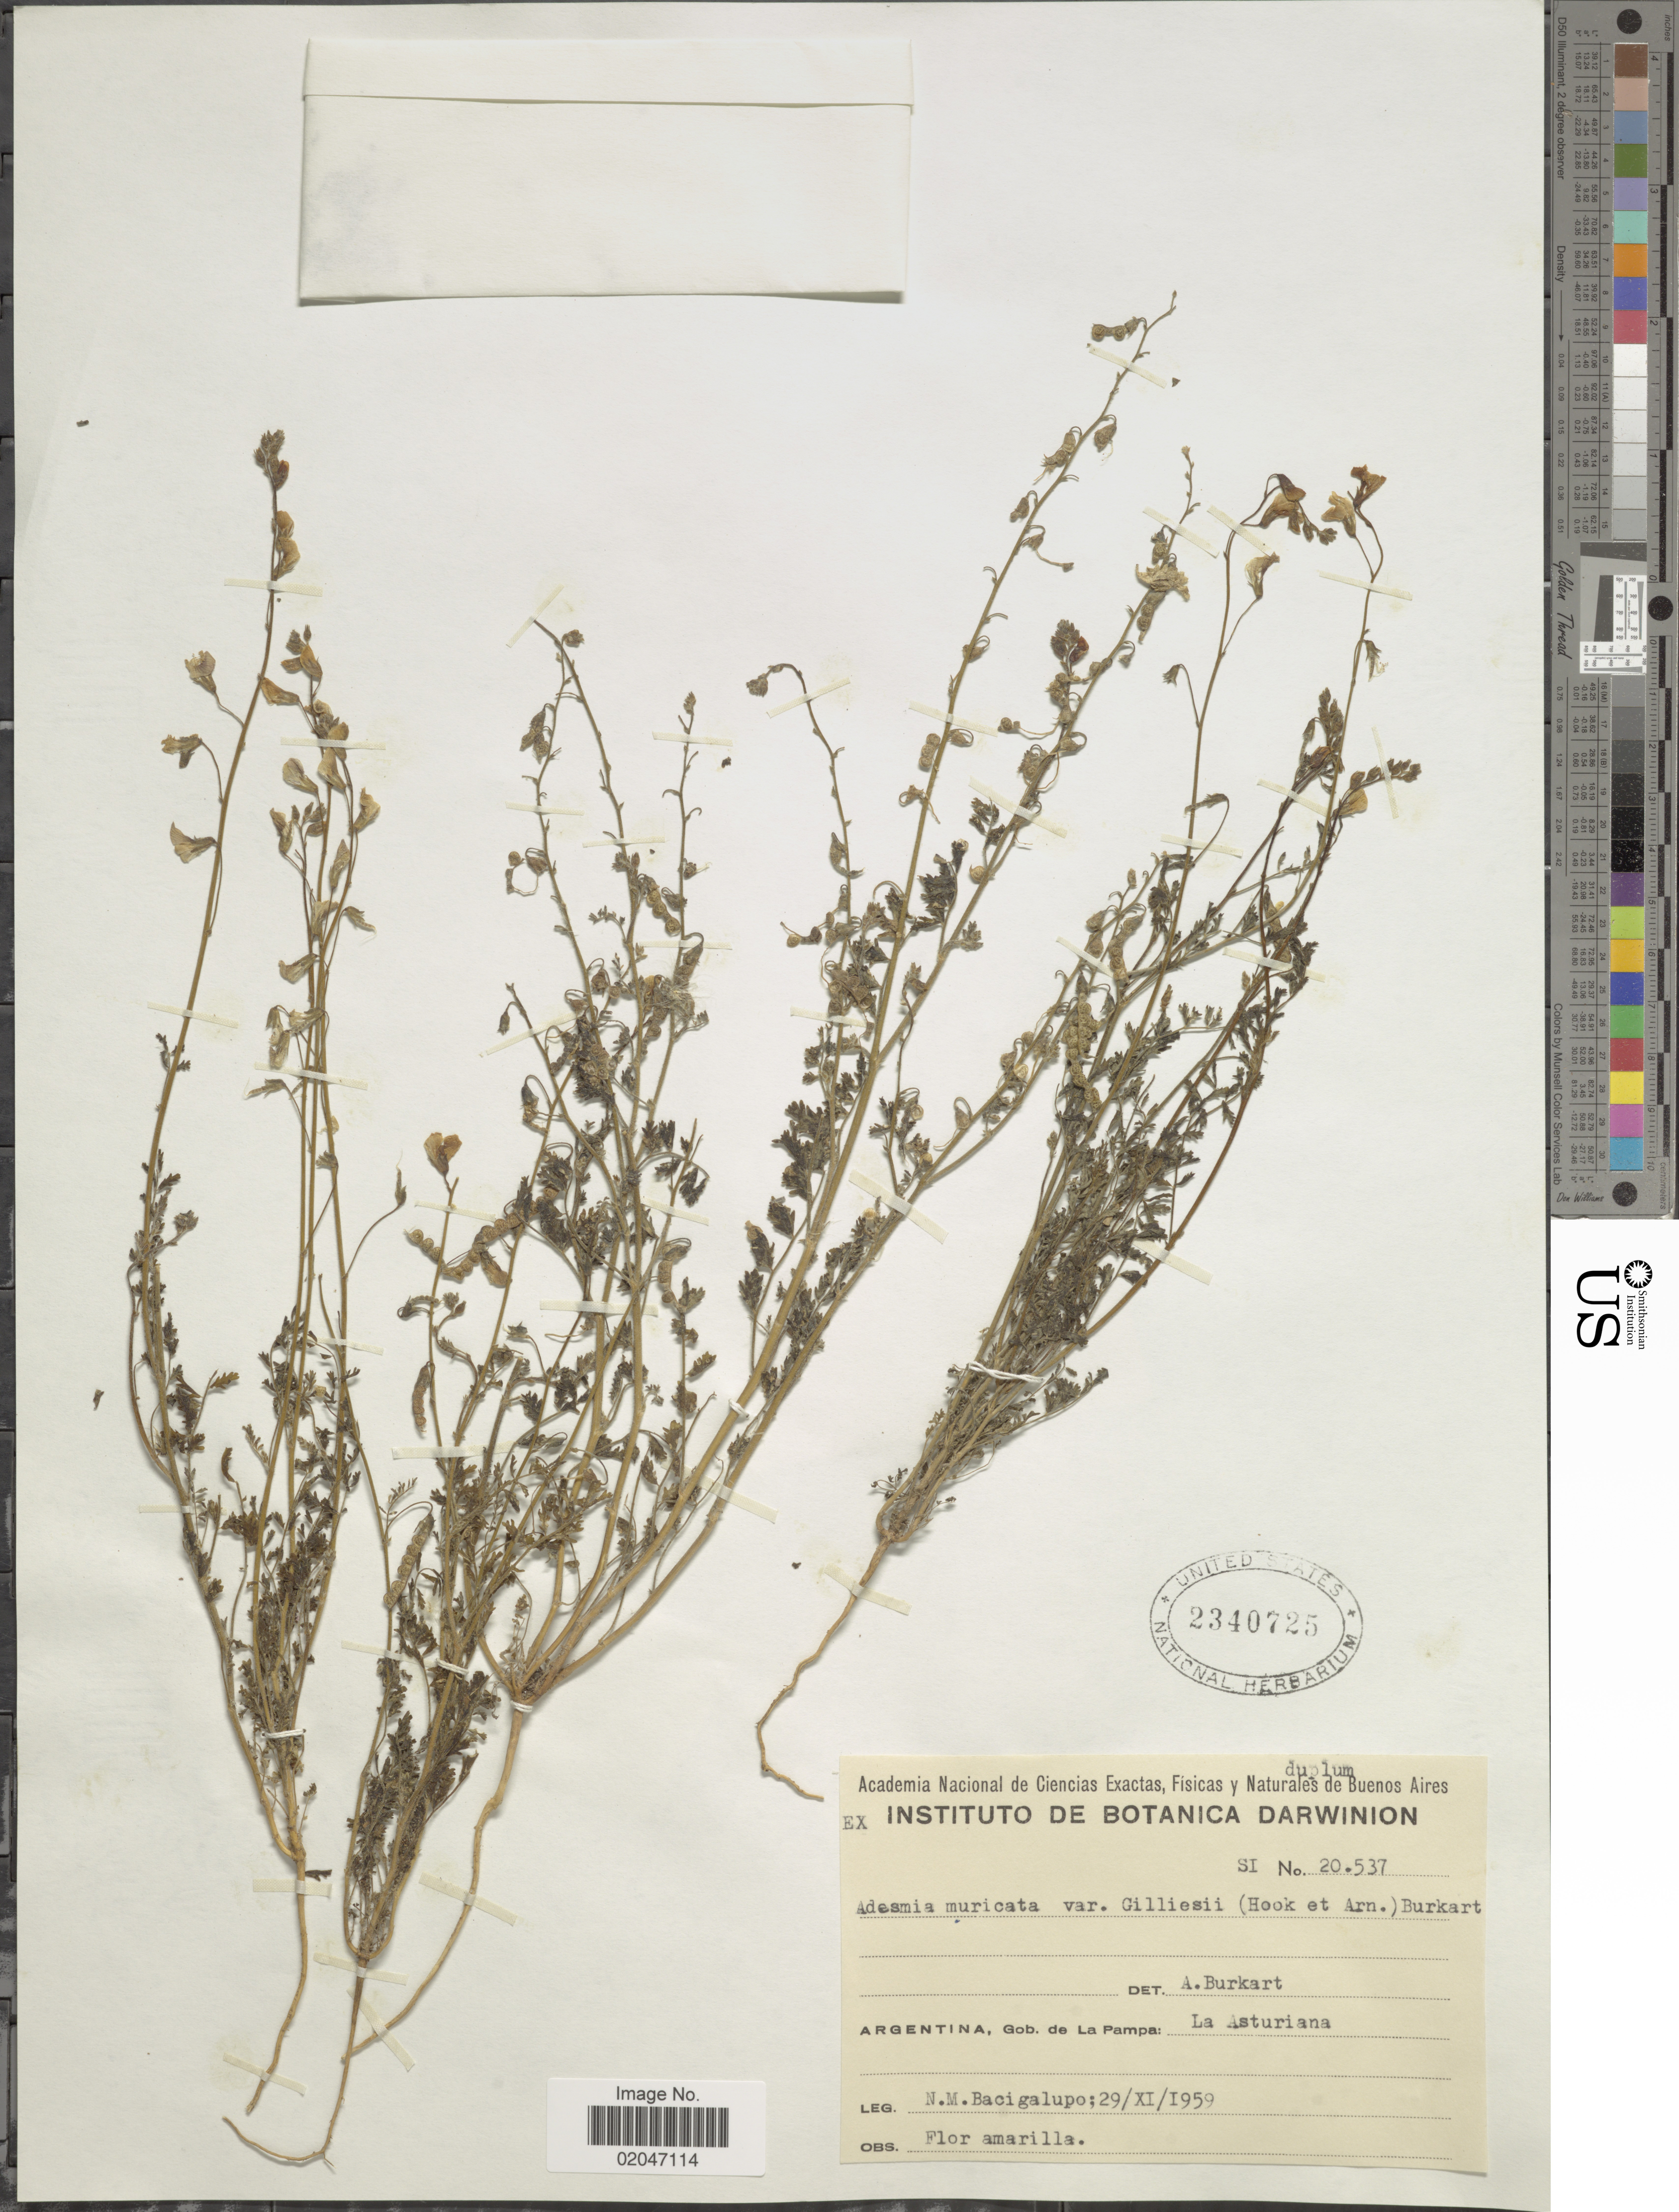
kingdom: Plantae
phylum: Tracheophyta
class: Magnoliopsida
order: Fabales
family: Fabaceae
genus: Adesmia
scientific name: Adesmia muricata var. gilliesii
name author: (Hook. & Arn.) Burkart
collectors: N. M. Bacigalupo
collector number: SI 20537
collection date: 1959-11-29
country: Argentina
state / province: La Pampa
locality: Gob. de La Pampa: La Asturiana.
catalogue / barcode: US 2340725